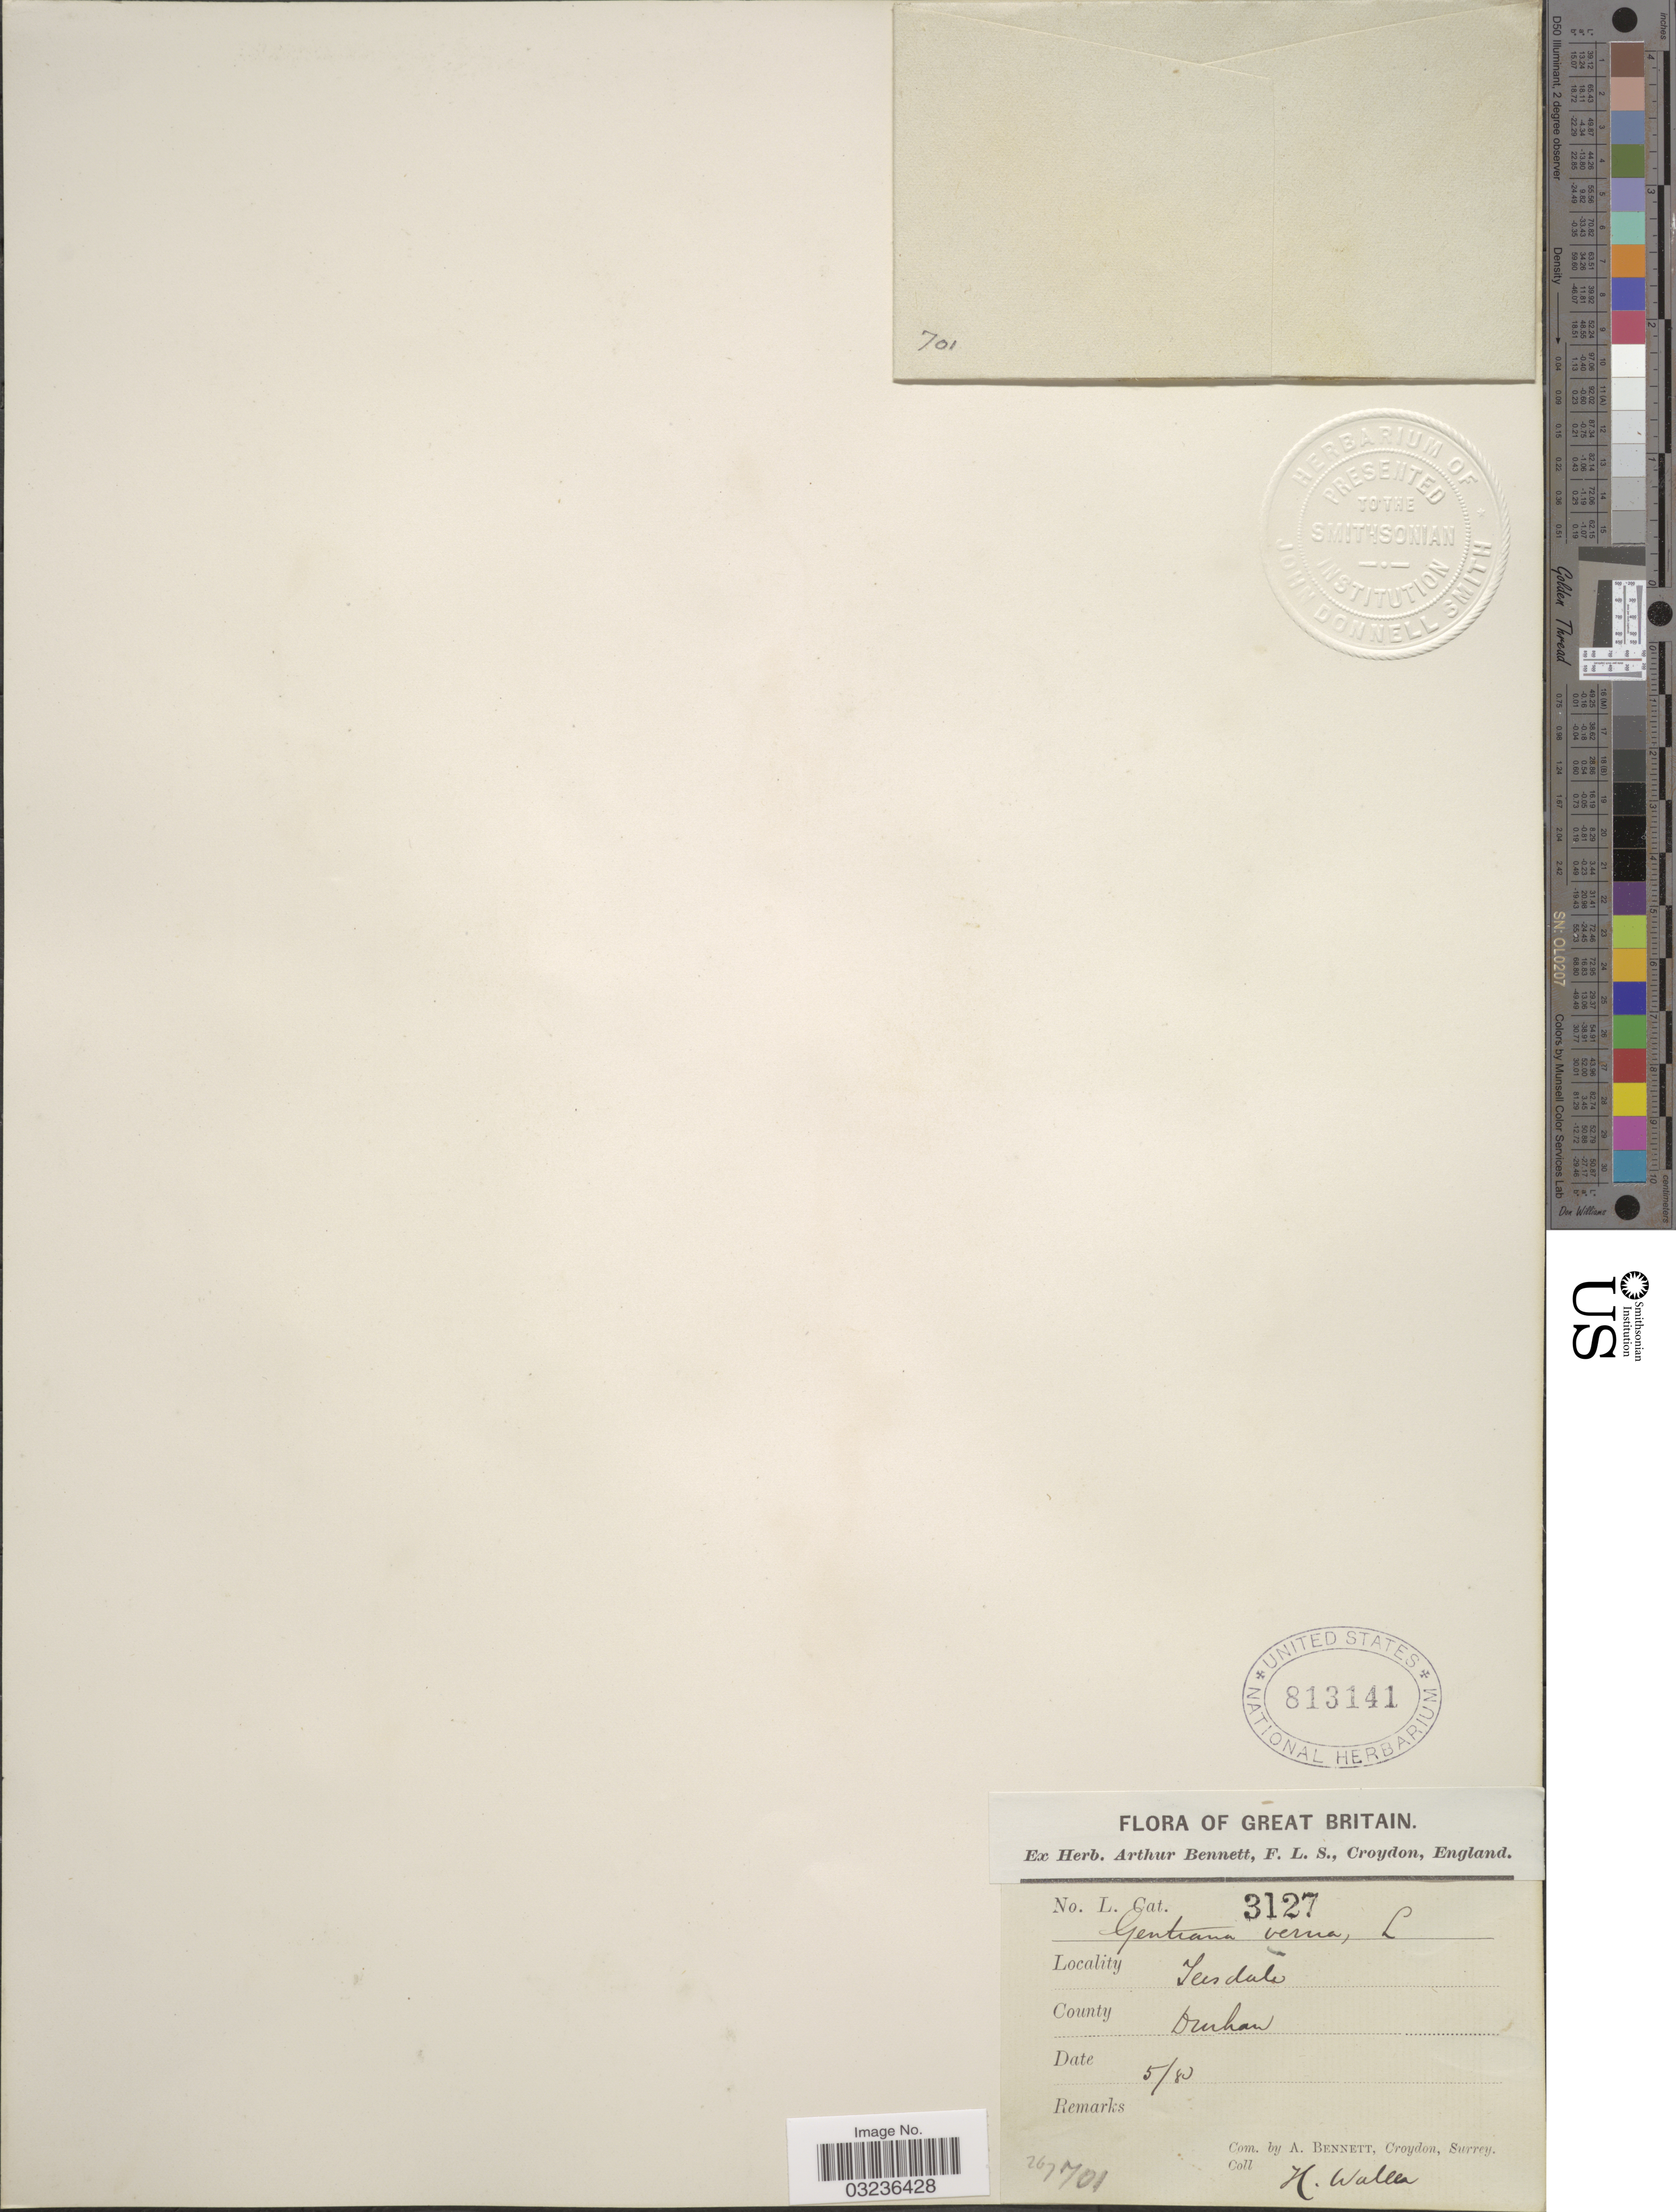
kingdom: Plantae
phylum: Tracheophyta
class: Magnoliopsida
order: Gentianales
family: Gentianaceae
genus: Gentiana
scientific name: Gentiana verna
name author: L.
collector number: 3127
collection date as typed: Transcribed d/m/y: /5/80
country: United Kingdom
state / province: England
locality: Great Britain. Tusdale. County Durham.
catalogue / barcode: US 813141